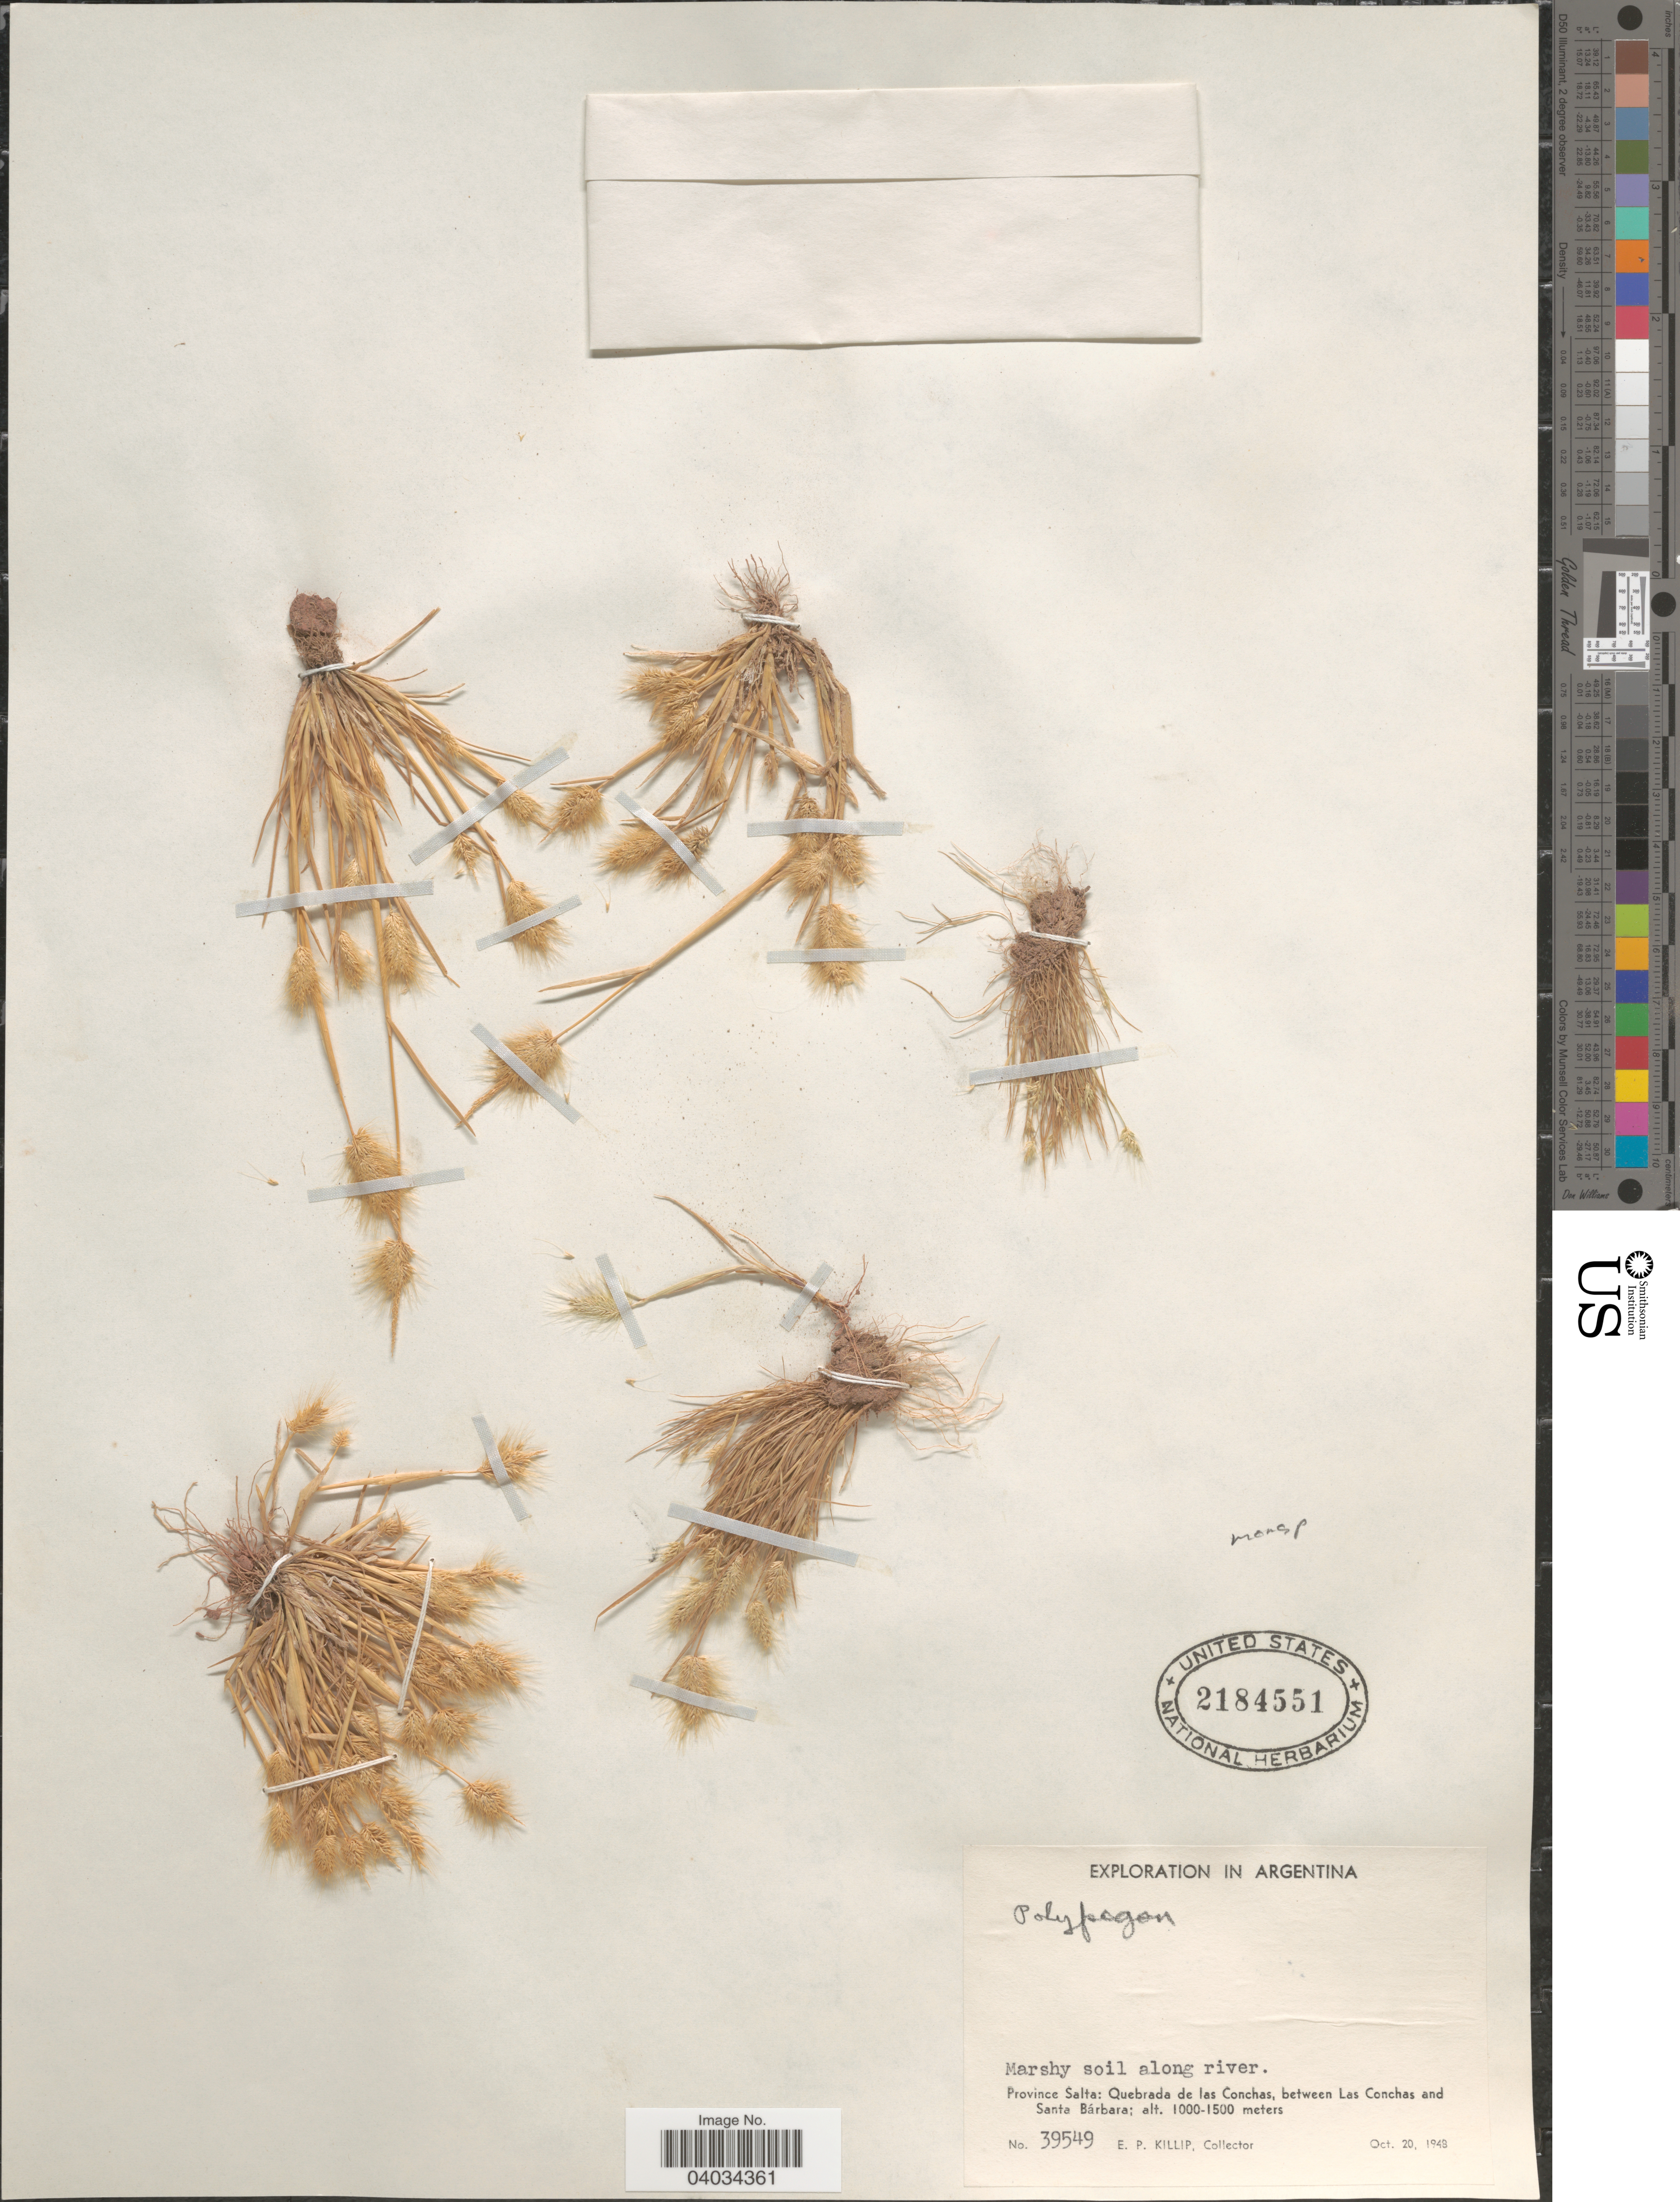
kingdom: Plantae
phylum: Tracheophyta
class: Liliopsida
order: Poales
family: Poaceae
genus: Polypogon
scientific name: Polypogon monspeliensis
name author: (L.) Desf.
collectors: E. P. Killip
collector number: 39549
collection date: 1949-10-20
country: Argentina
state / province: Salta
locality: Marshy soil along river. Quebrada de las Conchas, between Las Conchas and Santa Bárbara.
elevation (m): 1000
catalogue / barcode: US 2184551